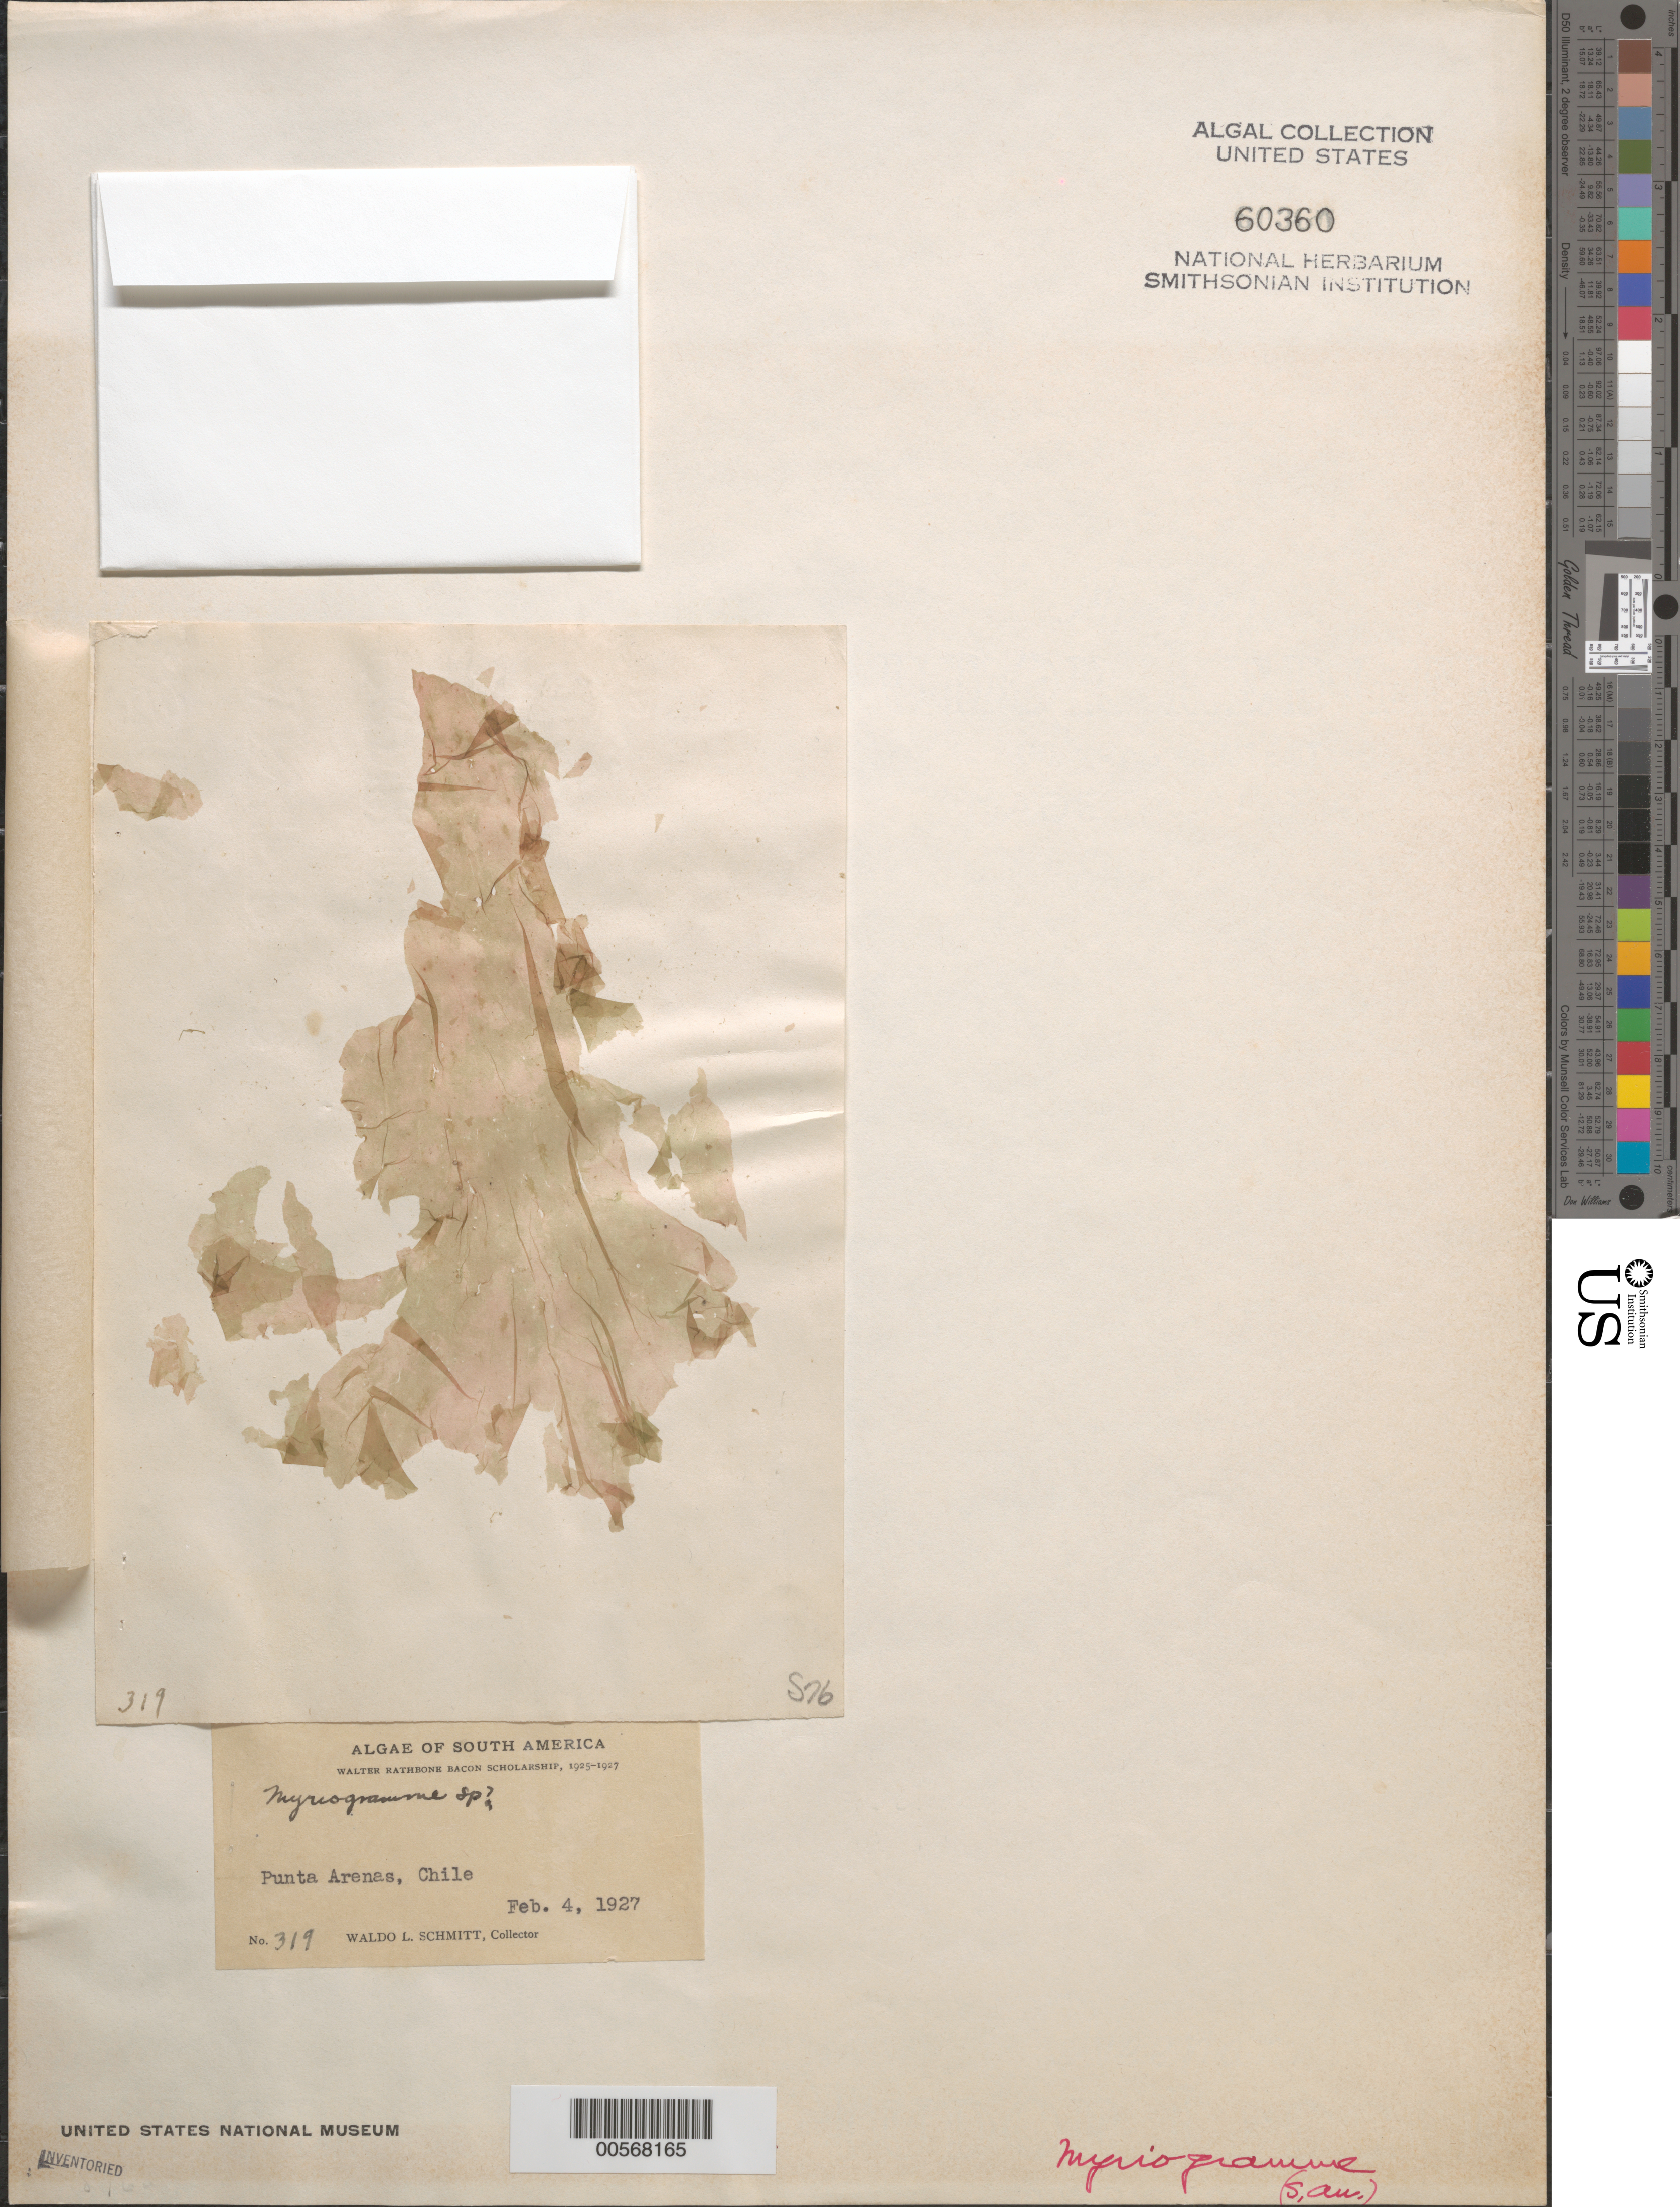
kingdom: Plantae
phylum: Rhodophyta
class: Florideophyceae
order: Ceramiales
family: Delesseriaceae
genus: Myriogramme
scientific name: Myriogramme sp.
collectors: W. L. Schmitt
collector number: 319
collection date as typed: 04 Feb 1927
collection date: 1927-02-04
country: Chile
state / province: Magallanes y de la Antártica Chilena (XII)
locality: Punta Arenas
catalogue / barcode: US 60360